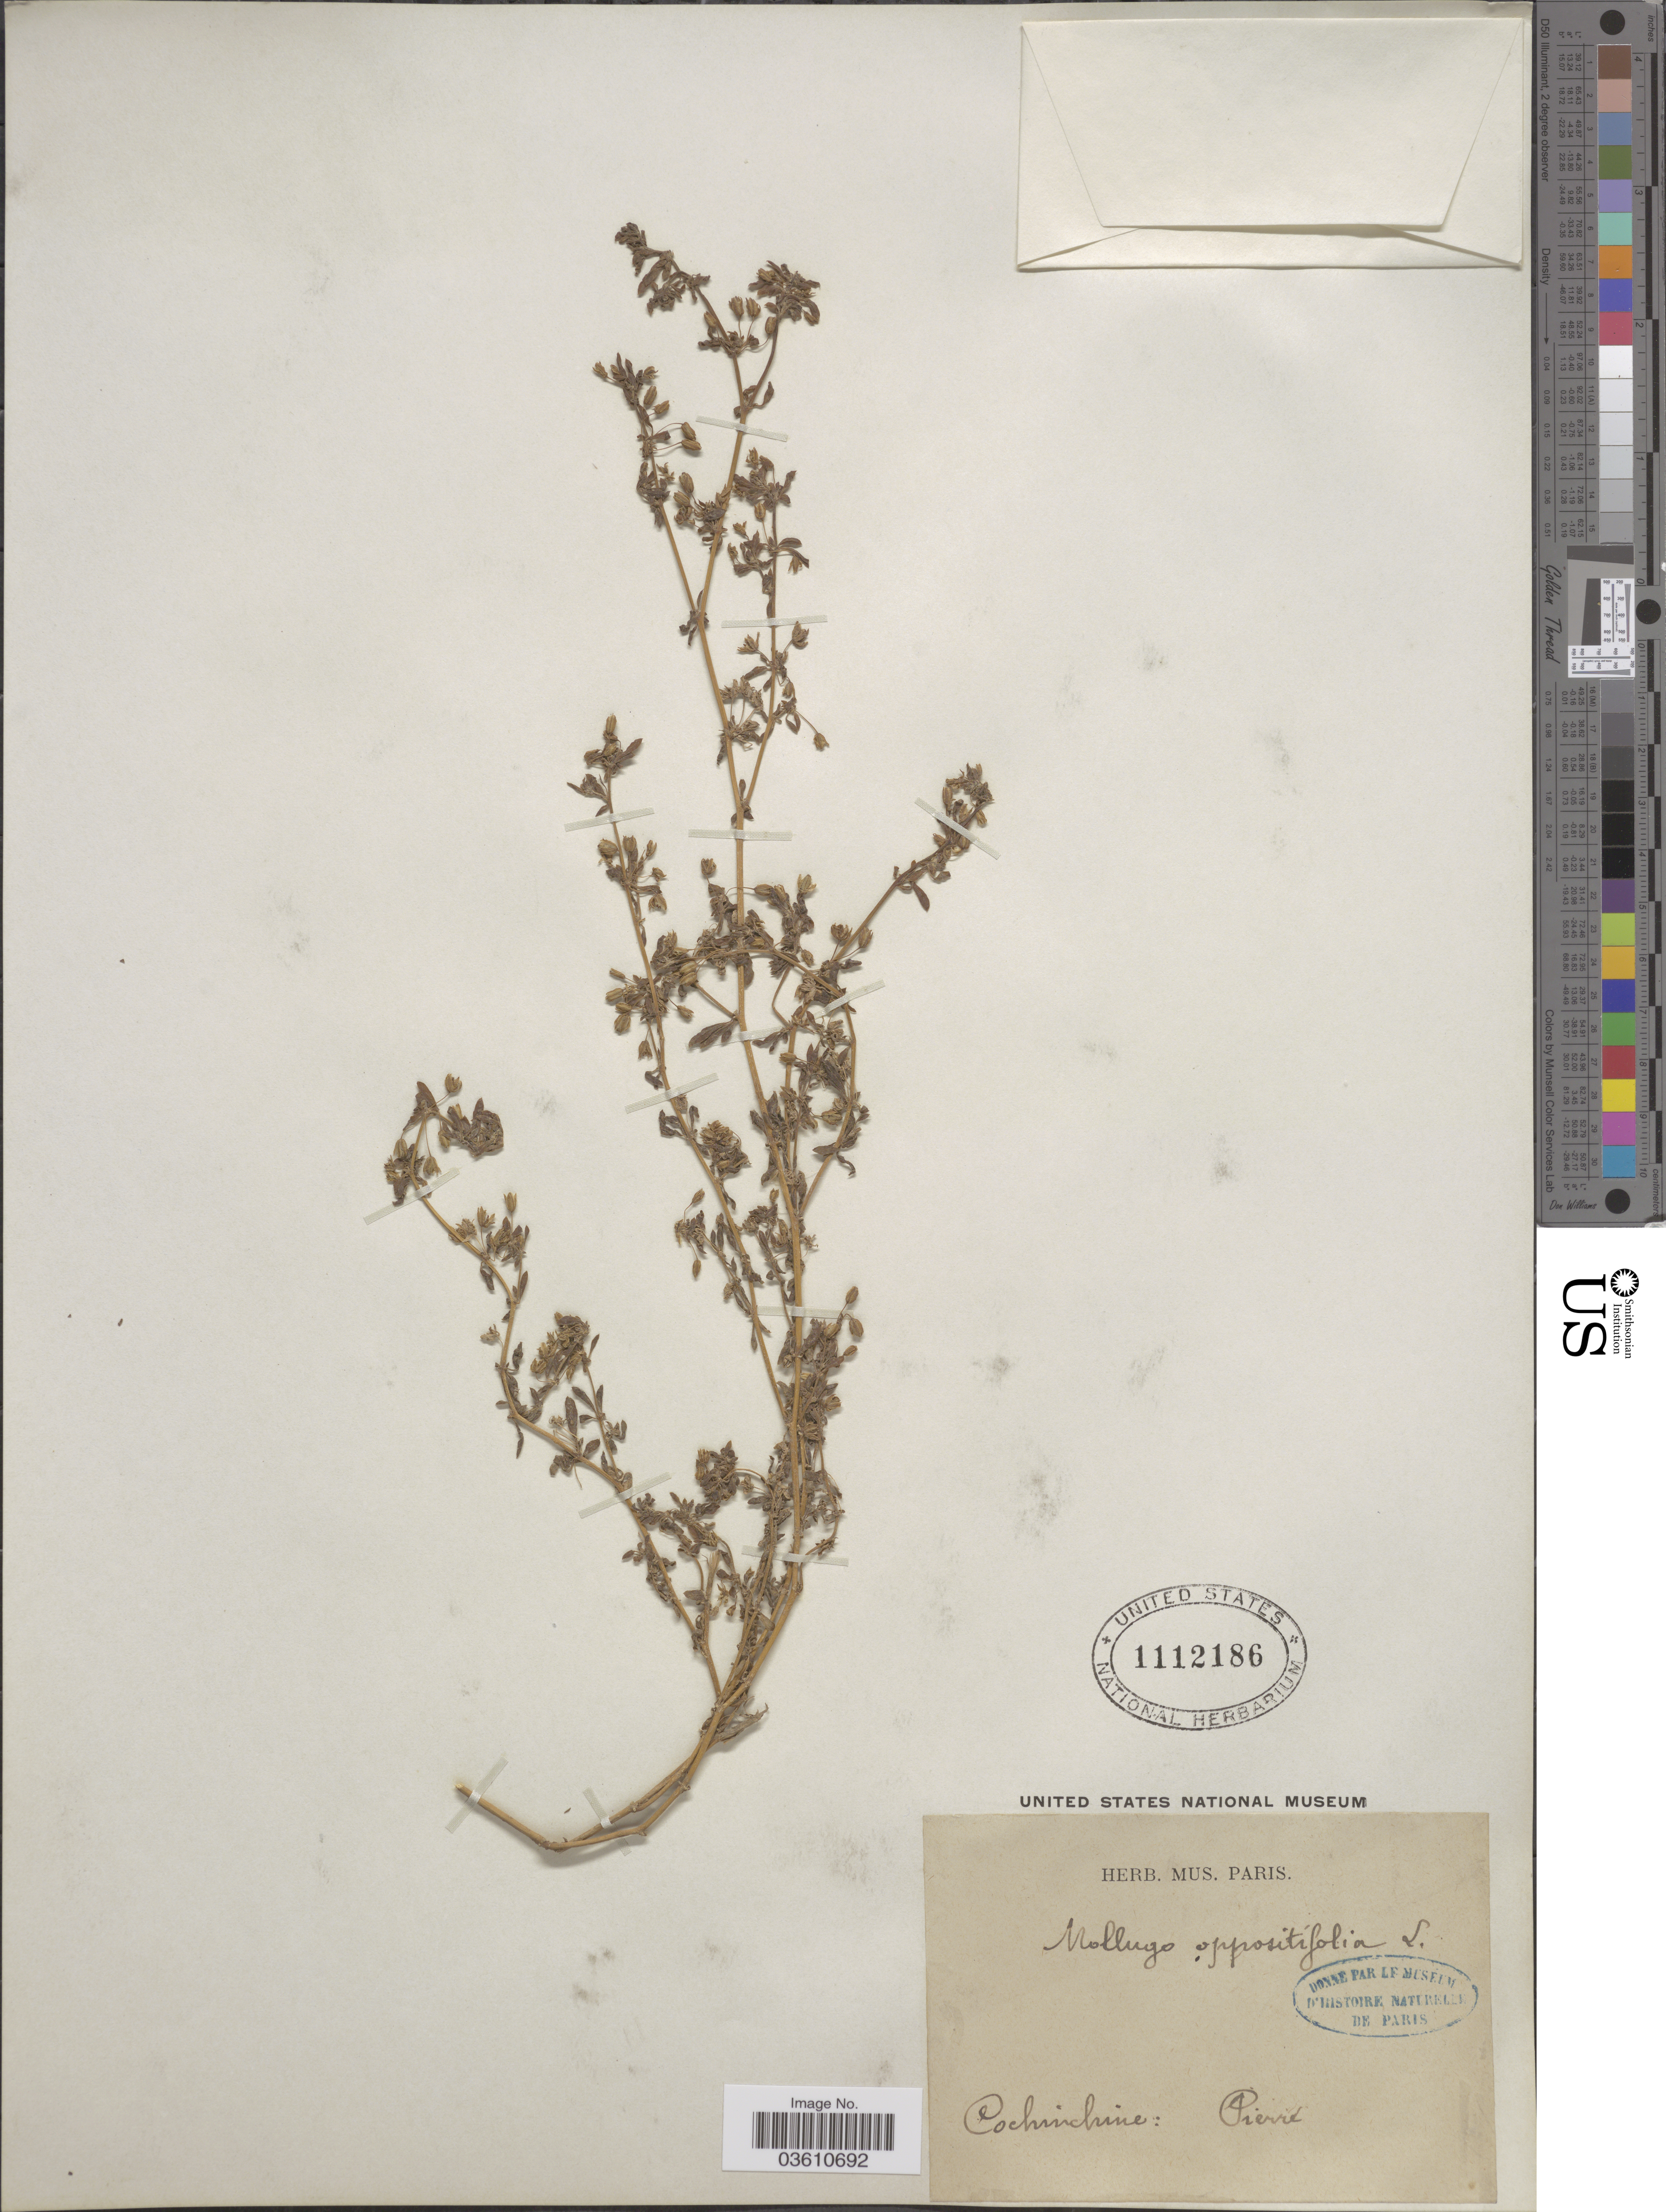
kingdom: Plantae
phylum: Tracheophyta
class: Magnoliopsida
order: Caryophyllales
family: Molluginaceae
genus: Glinus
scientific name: Glinus oppositifolius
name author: (L.) Aug. DC.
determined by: Strong, Mark T., (BOT), Smithsonian Institution - National Museum of Natural History (UNITED STATES)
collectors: -- Pierre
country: Vietnam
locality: Cochinchine.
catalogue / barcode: US 1112186